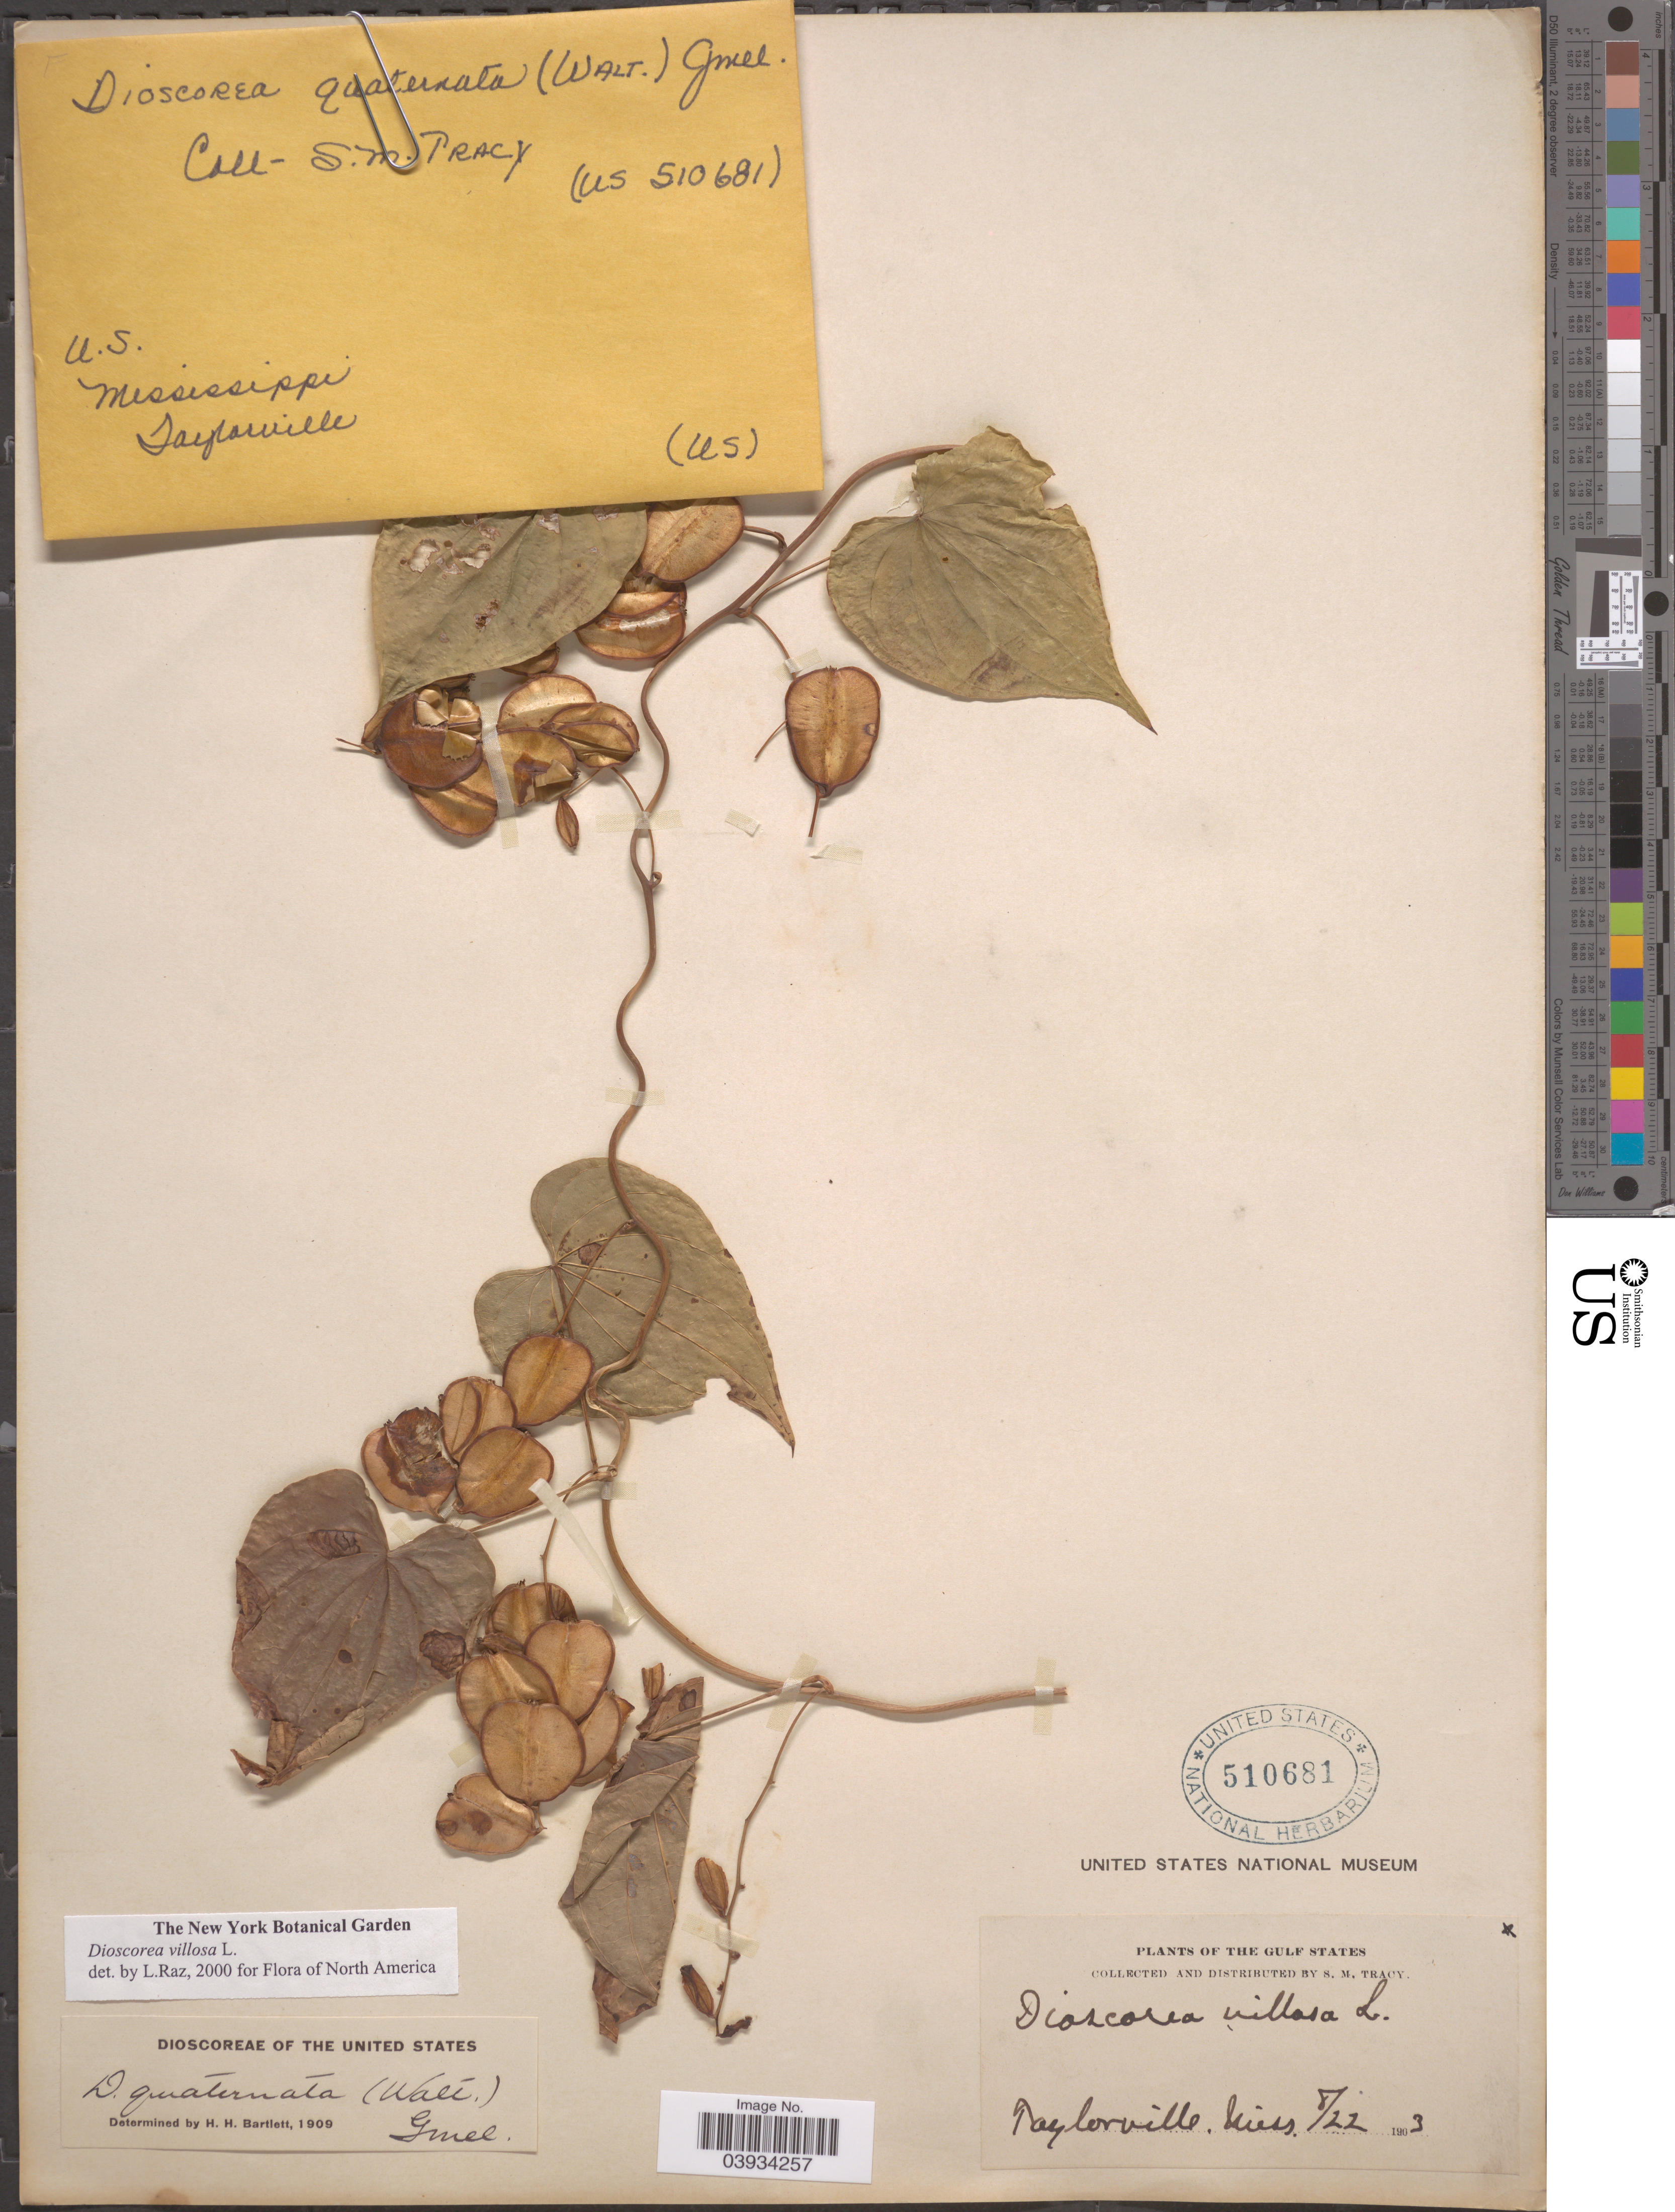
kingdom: Plantae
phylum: Tracheophyta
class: Liliopsida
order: Dioscoreales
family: Dioscoreaceae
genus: Dioscorea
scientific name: Dioscorea villosa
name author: L.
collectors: S. M. Tracy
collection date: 1903-08-22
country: United States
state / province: Mississippi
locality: The Gulf States. Taylorville.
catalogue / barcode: US 510681